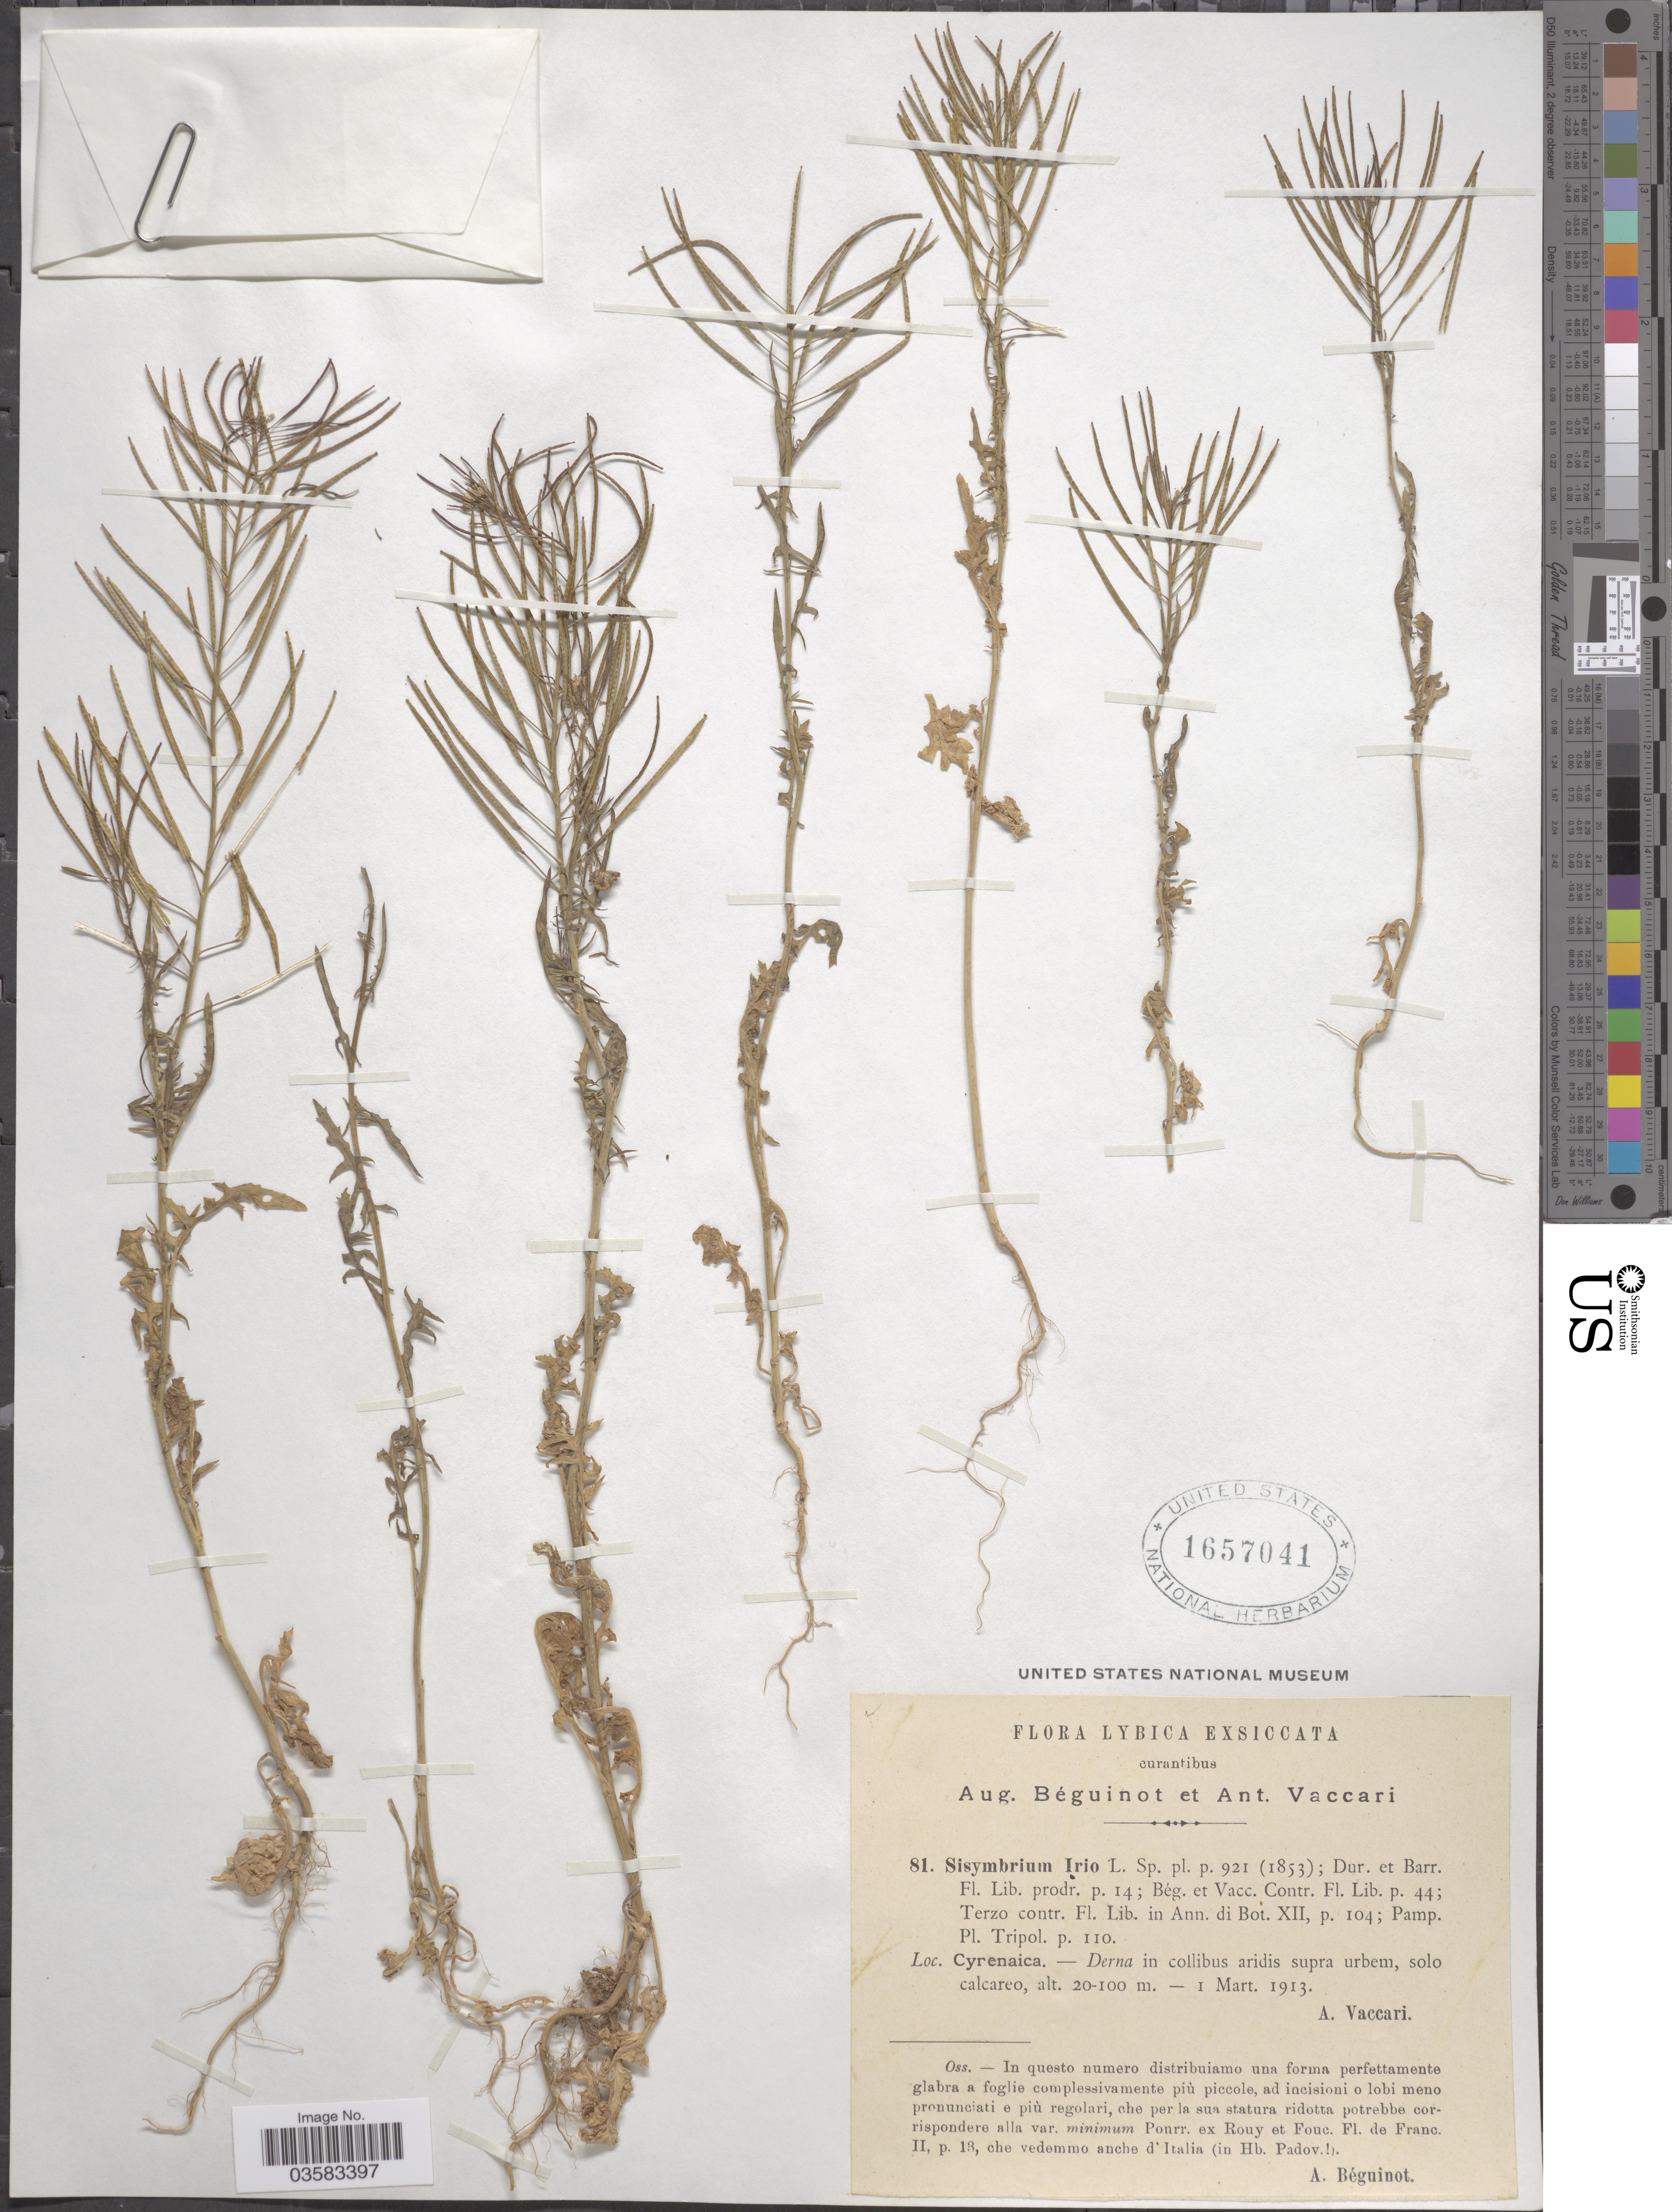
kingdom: Plantae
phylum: Tracheophyta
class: Magnoliopsida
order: Brassicales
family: Brassicaceae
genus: Sisymbrium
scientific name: Sisymbrium irio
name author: L.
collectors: A. Vaccari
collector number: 81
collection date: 1913-03-01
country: Libya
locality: Lybica. Cyrenaica. Derna in collibus aridis supra urbem, solo calcareo.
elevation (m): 20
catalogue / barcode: US 1657041